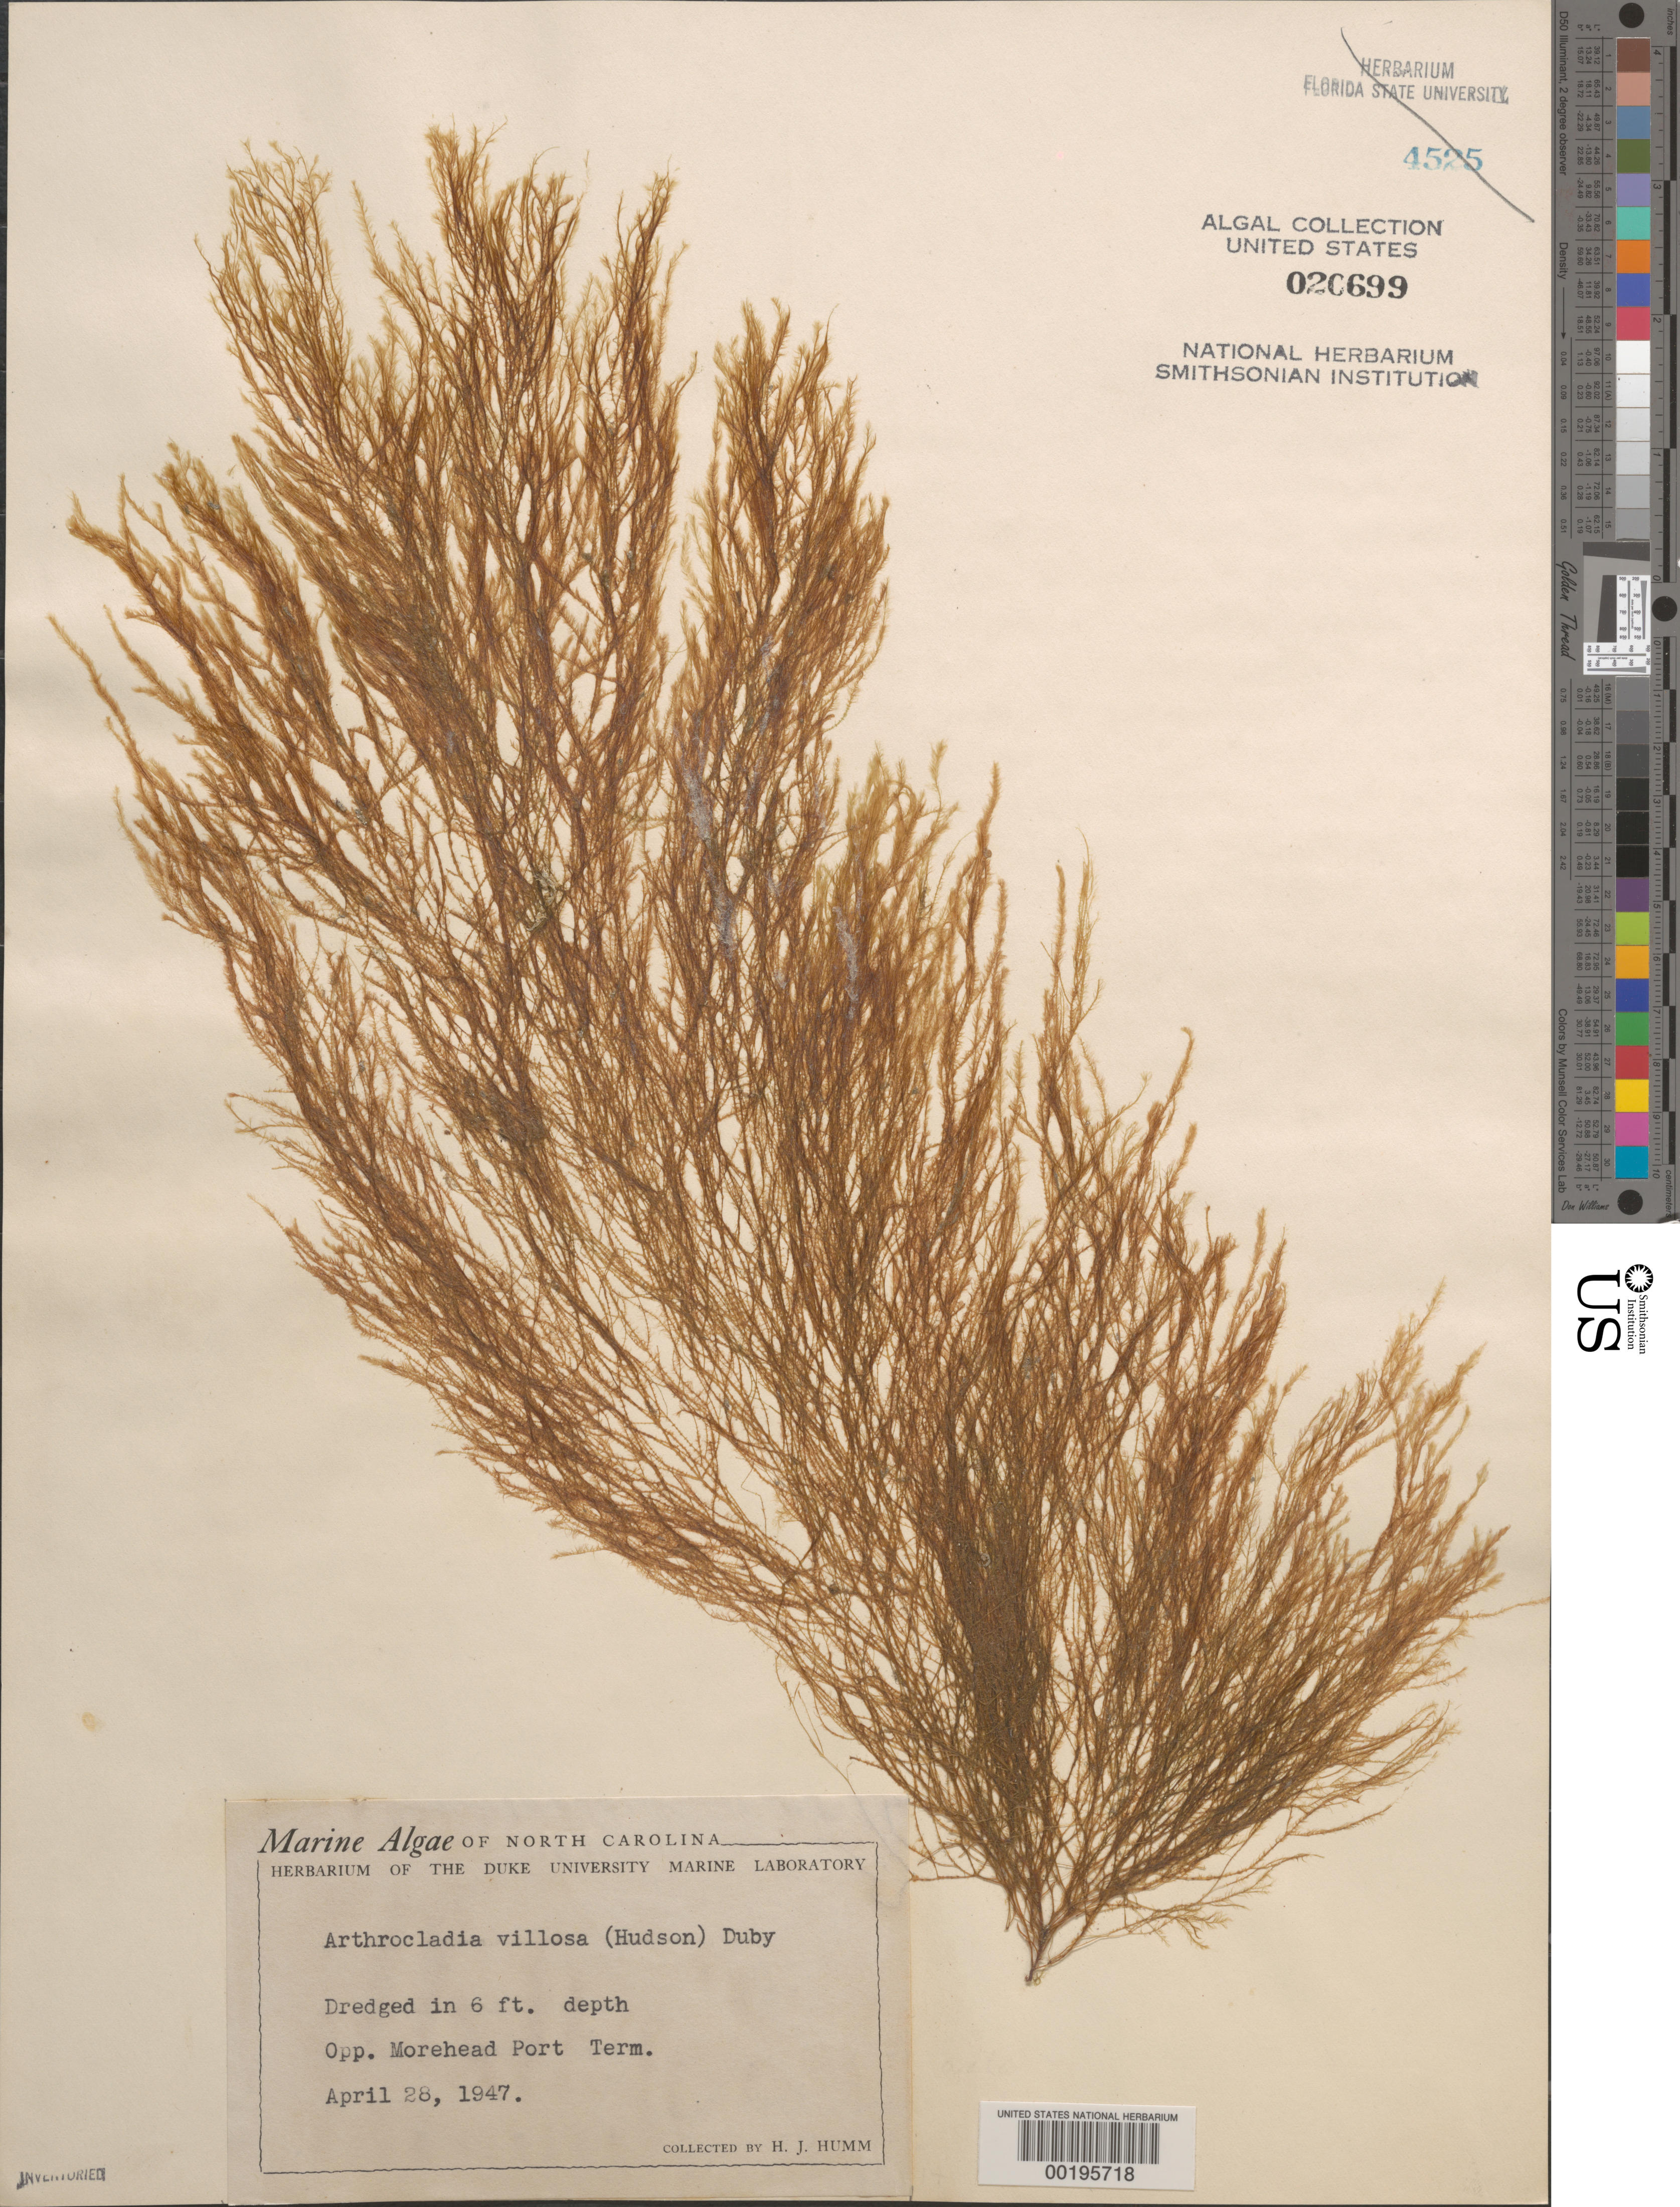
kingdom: Chromista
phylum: Ochrophyta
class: Phaeophyceae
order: Desmarestiales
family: Arthrocladiaceae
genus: Arthrocladia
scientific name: Arthrocladia villosa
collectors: H. J. Humm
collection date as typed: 28 Apr 1947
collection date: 1947-04-28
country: United States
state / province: North Carolina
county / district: Carteret County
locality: Opposite Morehead Port Terminus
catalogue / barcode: US 20699